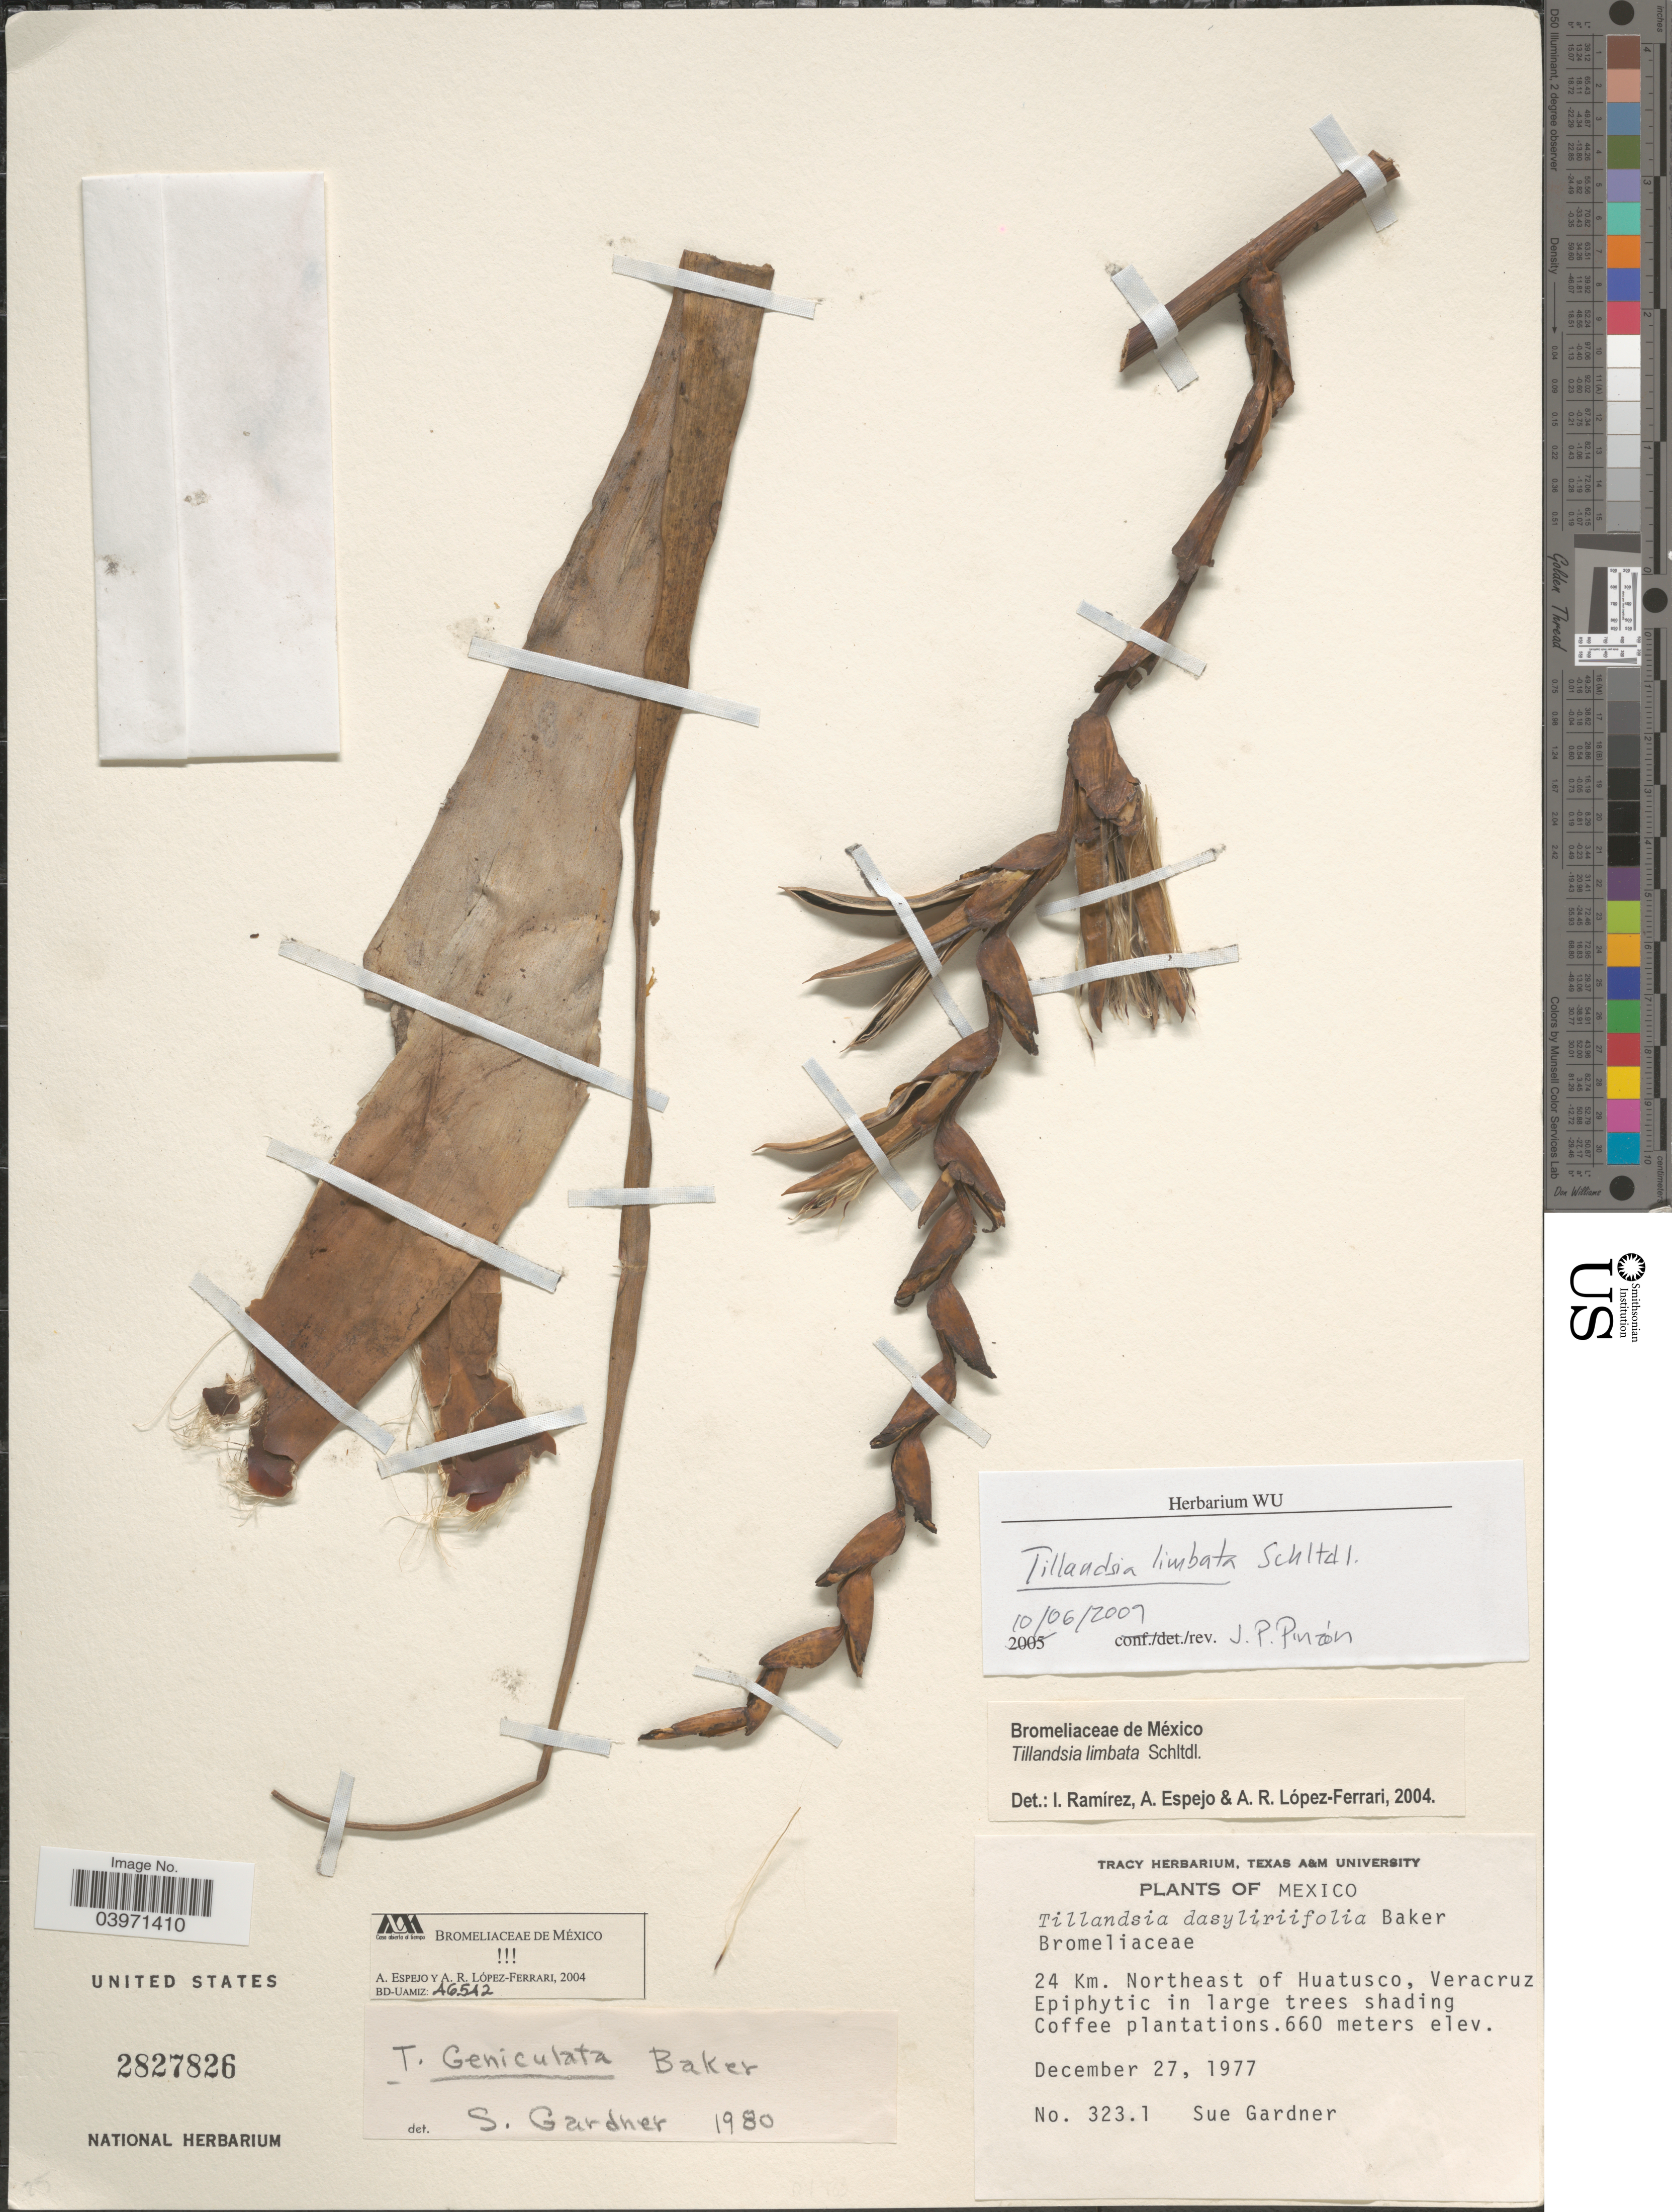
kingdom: Plantae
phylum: Tracheophyta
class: Liliopsida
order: Poales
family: Bromeliaceae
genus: Tillandsia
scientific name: Tillandsia limbata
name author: Schltdl.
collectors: S. Gardner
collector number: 3231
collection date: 1977-12-27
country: Mexico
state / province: Veracruz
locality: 24 Km. Northeast of Huatusco, Veracruz.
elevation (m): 660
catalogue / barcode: US 2827826